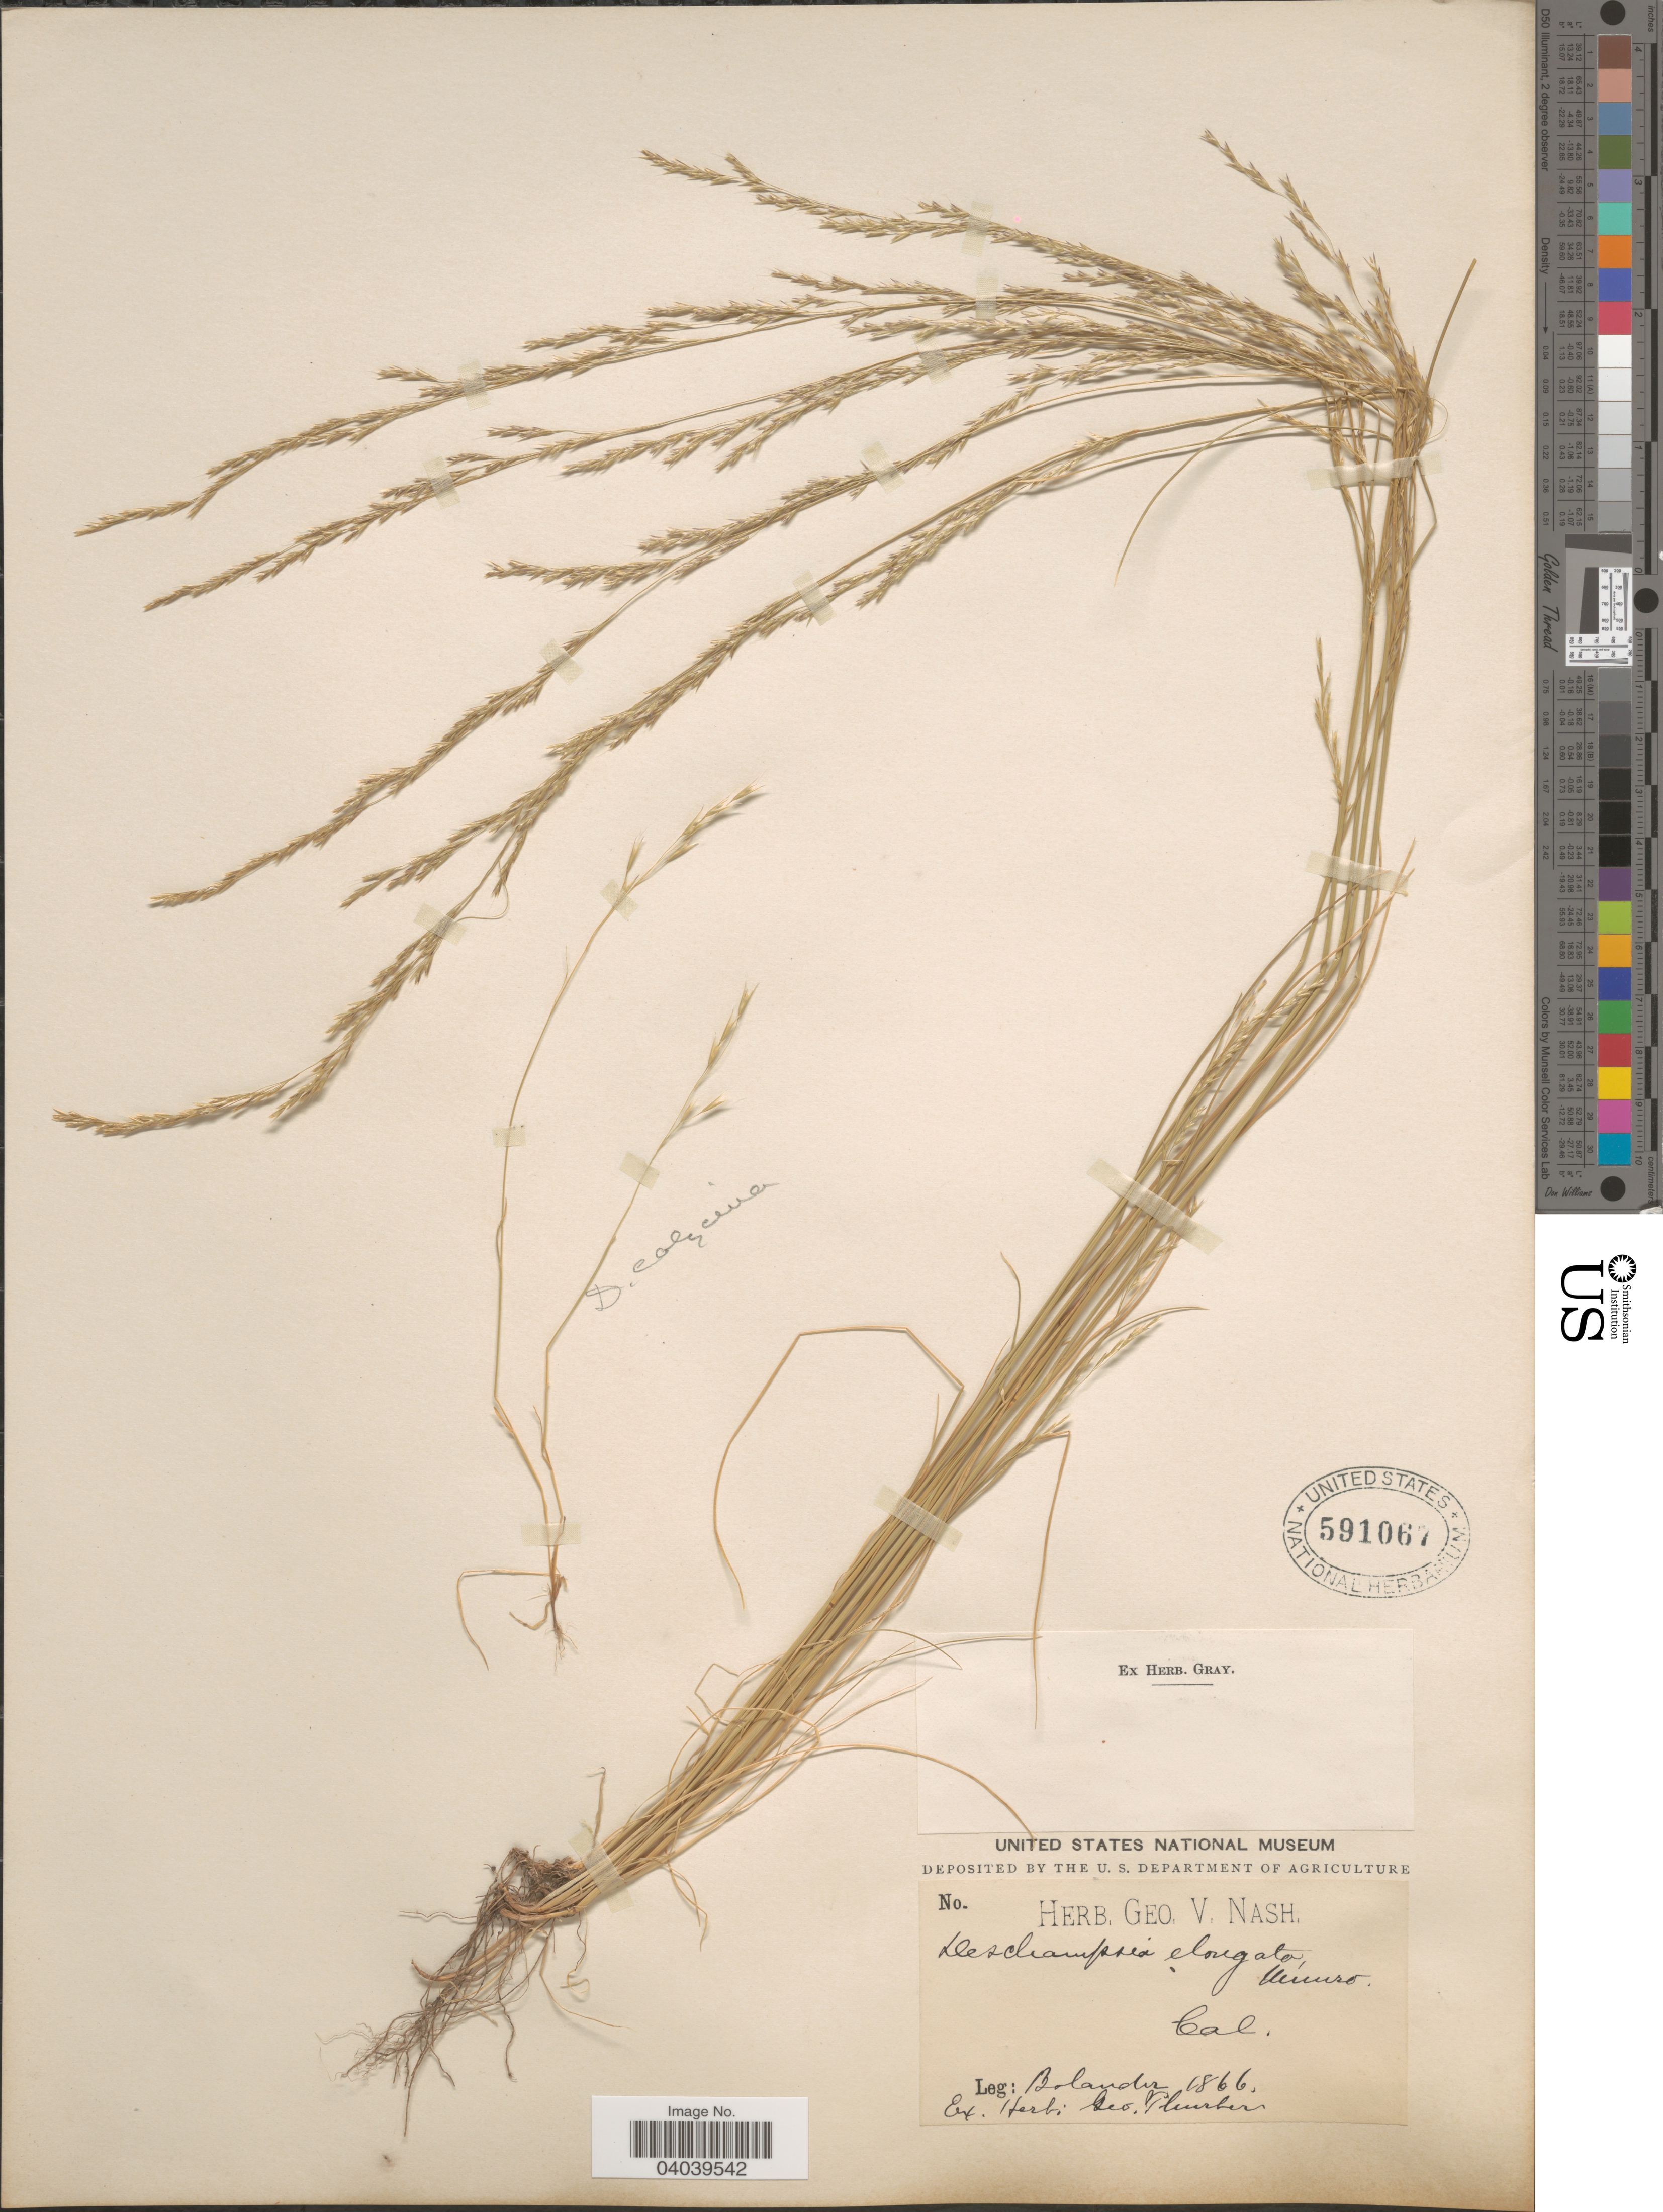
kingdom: Plantae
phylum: Tracheophyta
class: Liliopsida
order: Poales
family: Poaceae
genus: Deschampsia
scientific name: Deschampsia elongata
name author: (Hook.) Munro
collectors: -. Bolander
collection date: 1866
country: United States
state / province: California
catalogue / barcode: US 591067